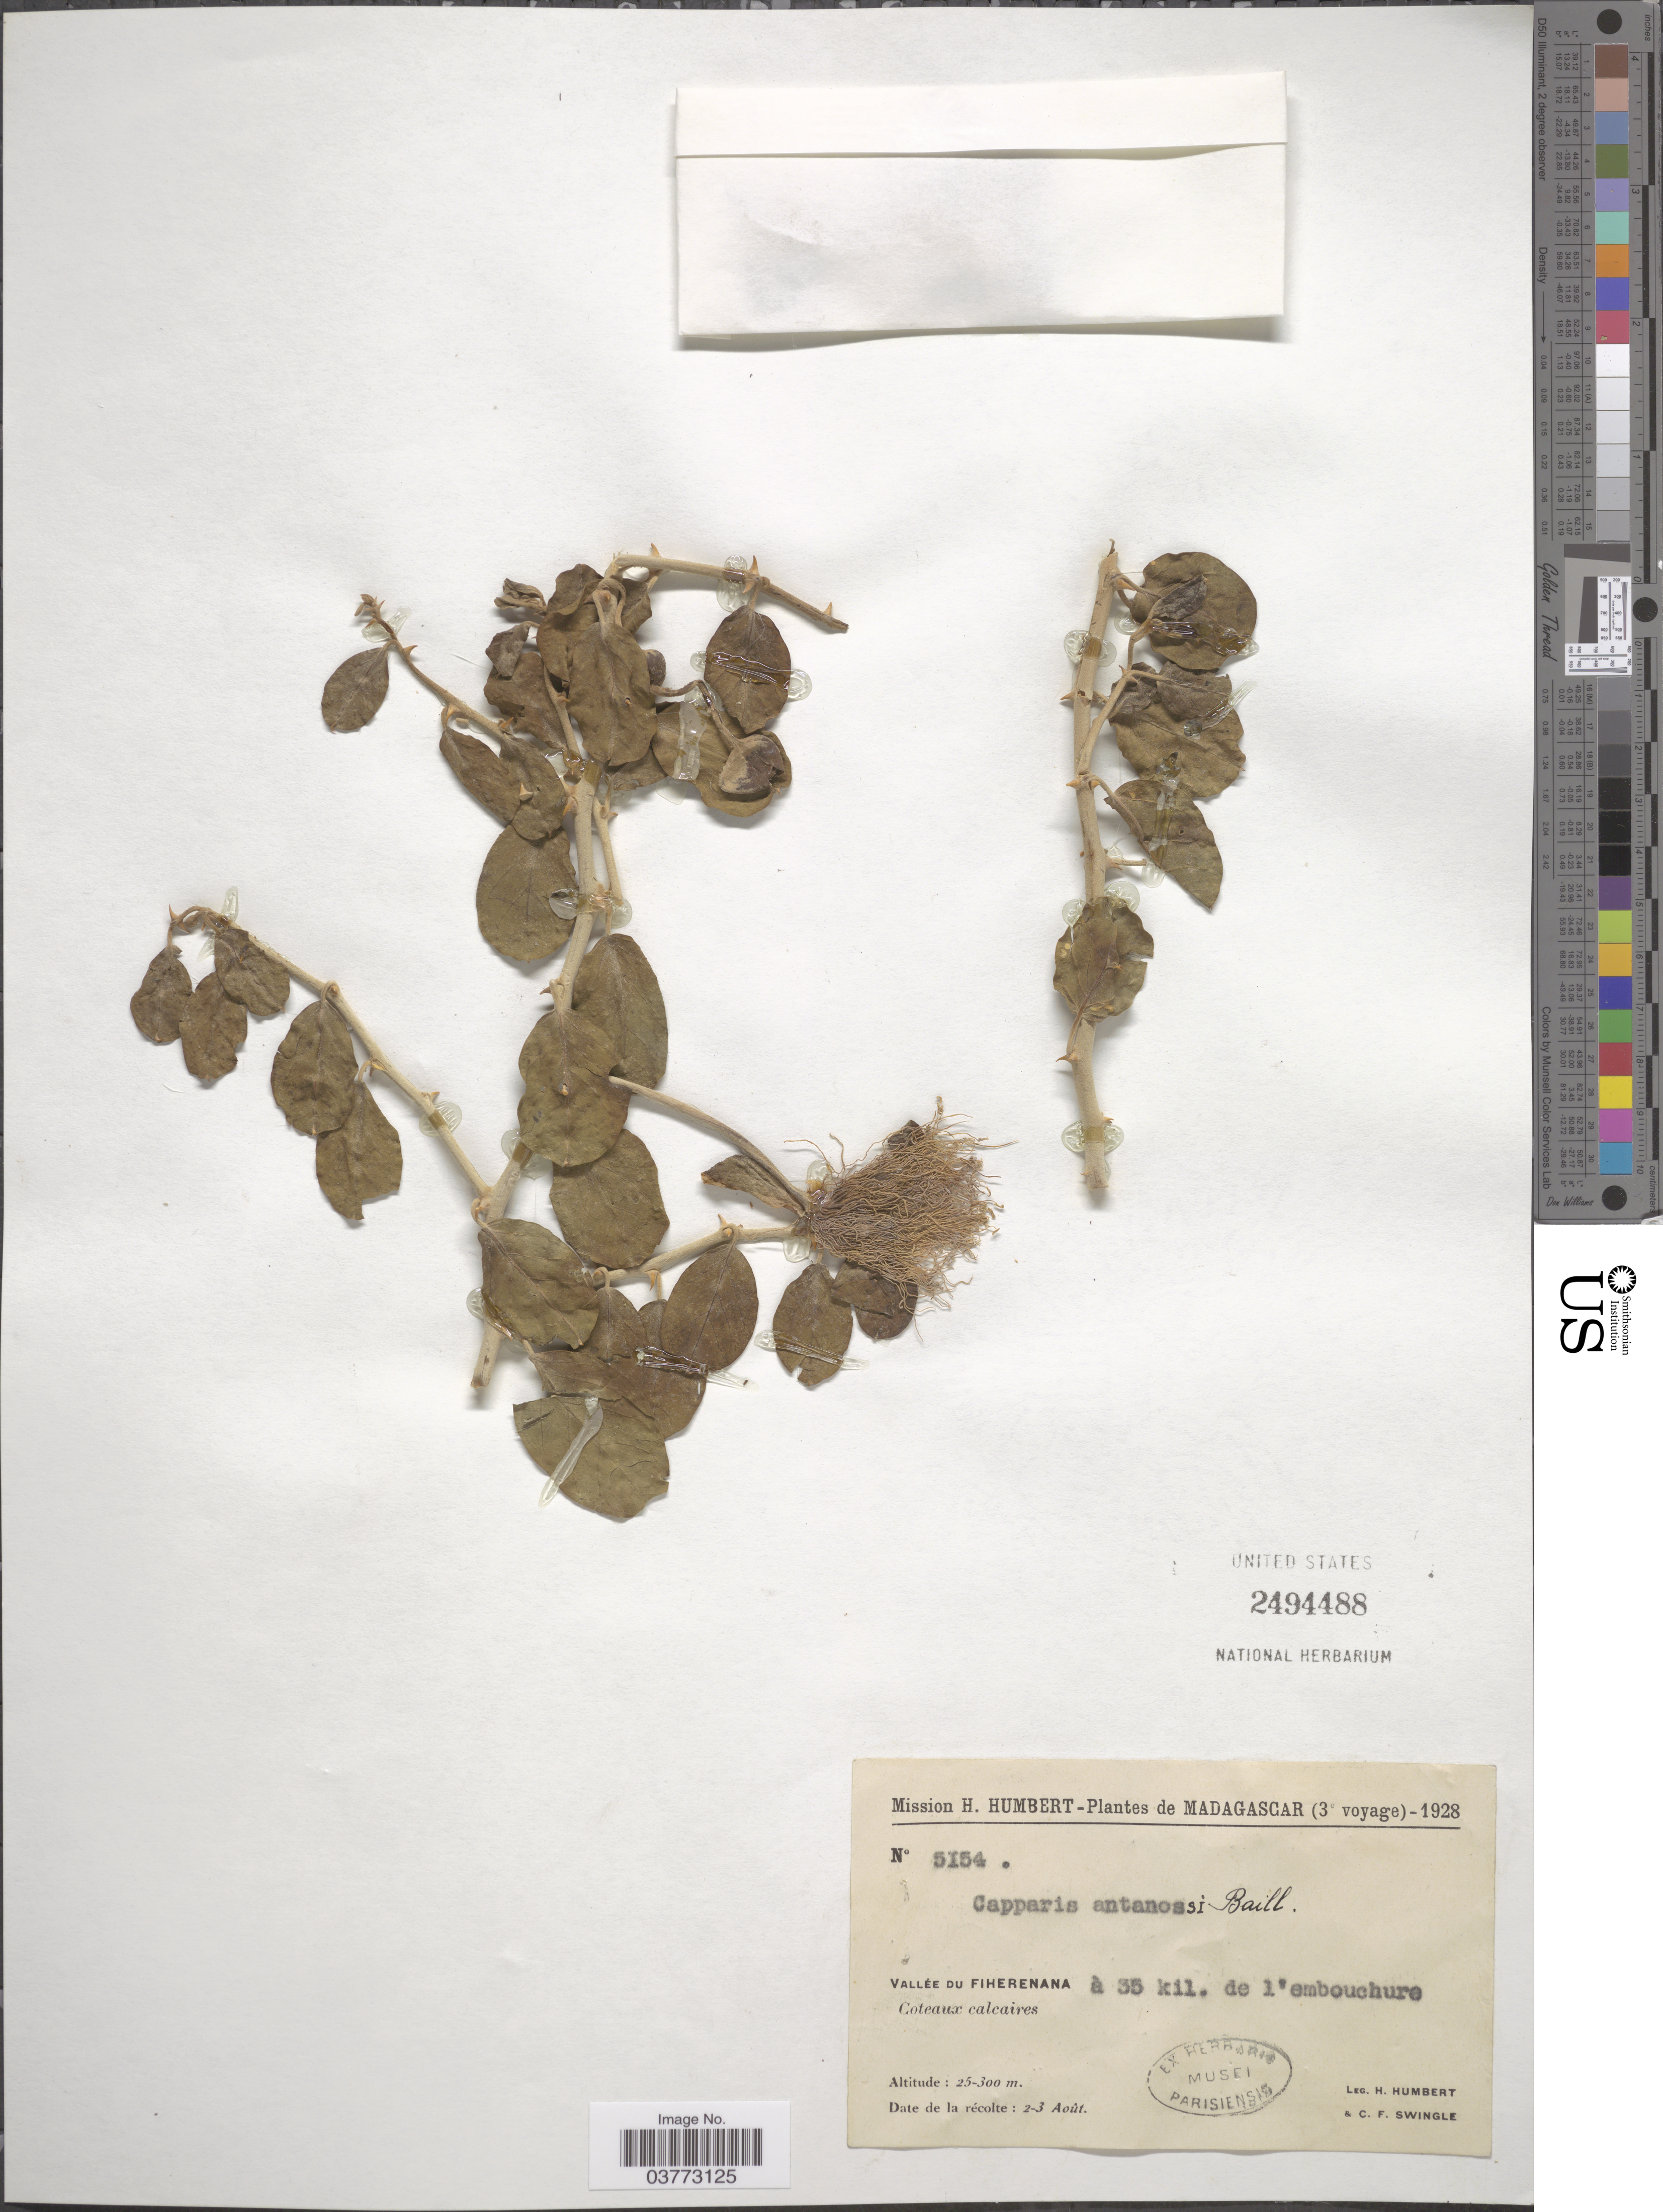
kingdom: Plantae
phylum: Tracheophyta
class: Magnoliopsida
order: Brassicales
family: Capparaceae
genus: Capparis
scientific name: Capparis antonensis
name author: Woodson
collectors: H. Humbert & C. Swingle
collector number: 5154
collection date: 1928-08-02/1928-08-03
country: Madagascar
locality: Vallée du Fiherenana à 35 kil. de l'embouchure.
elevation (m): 25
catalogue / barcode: US 2494488